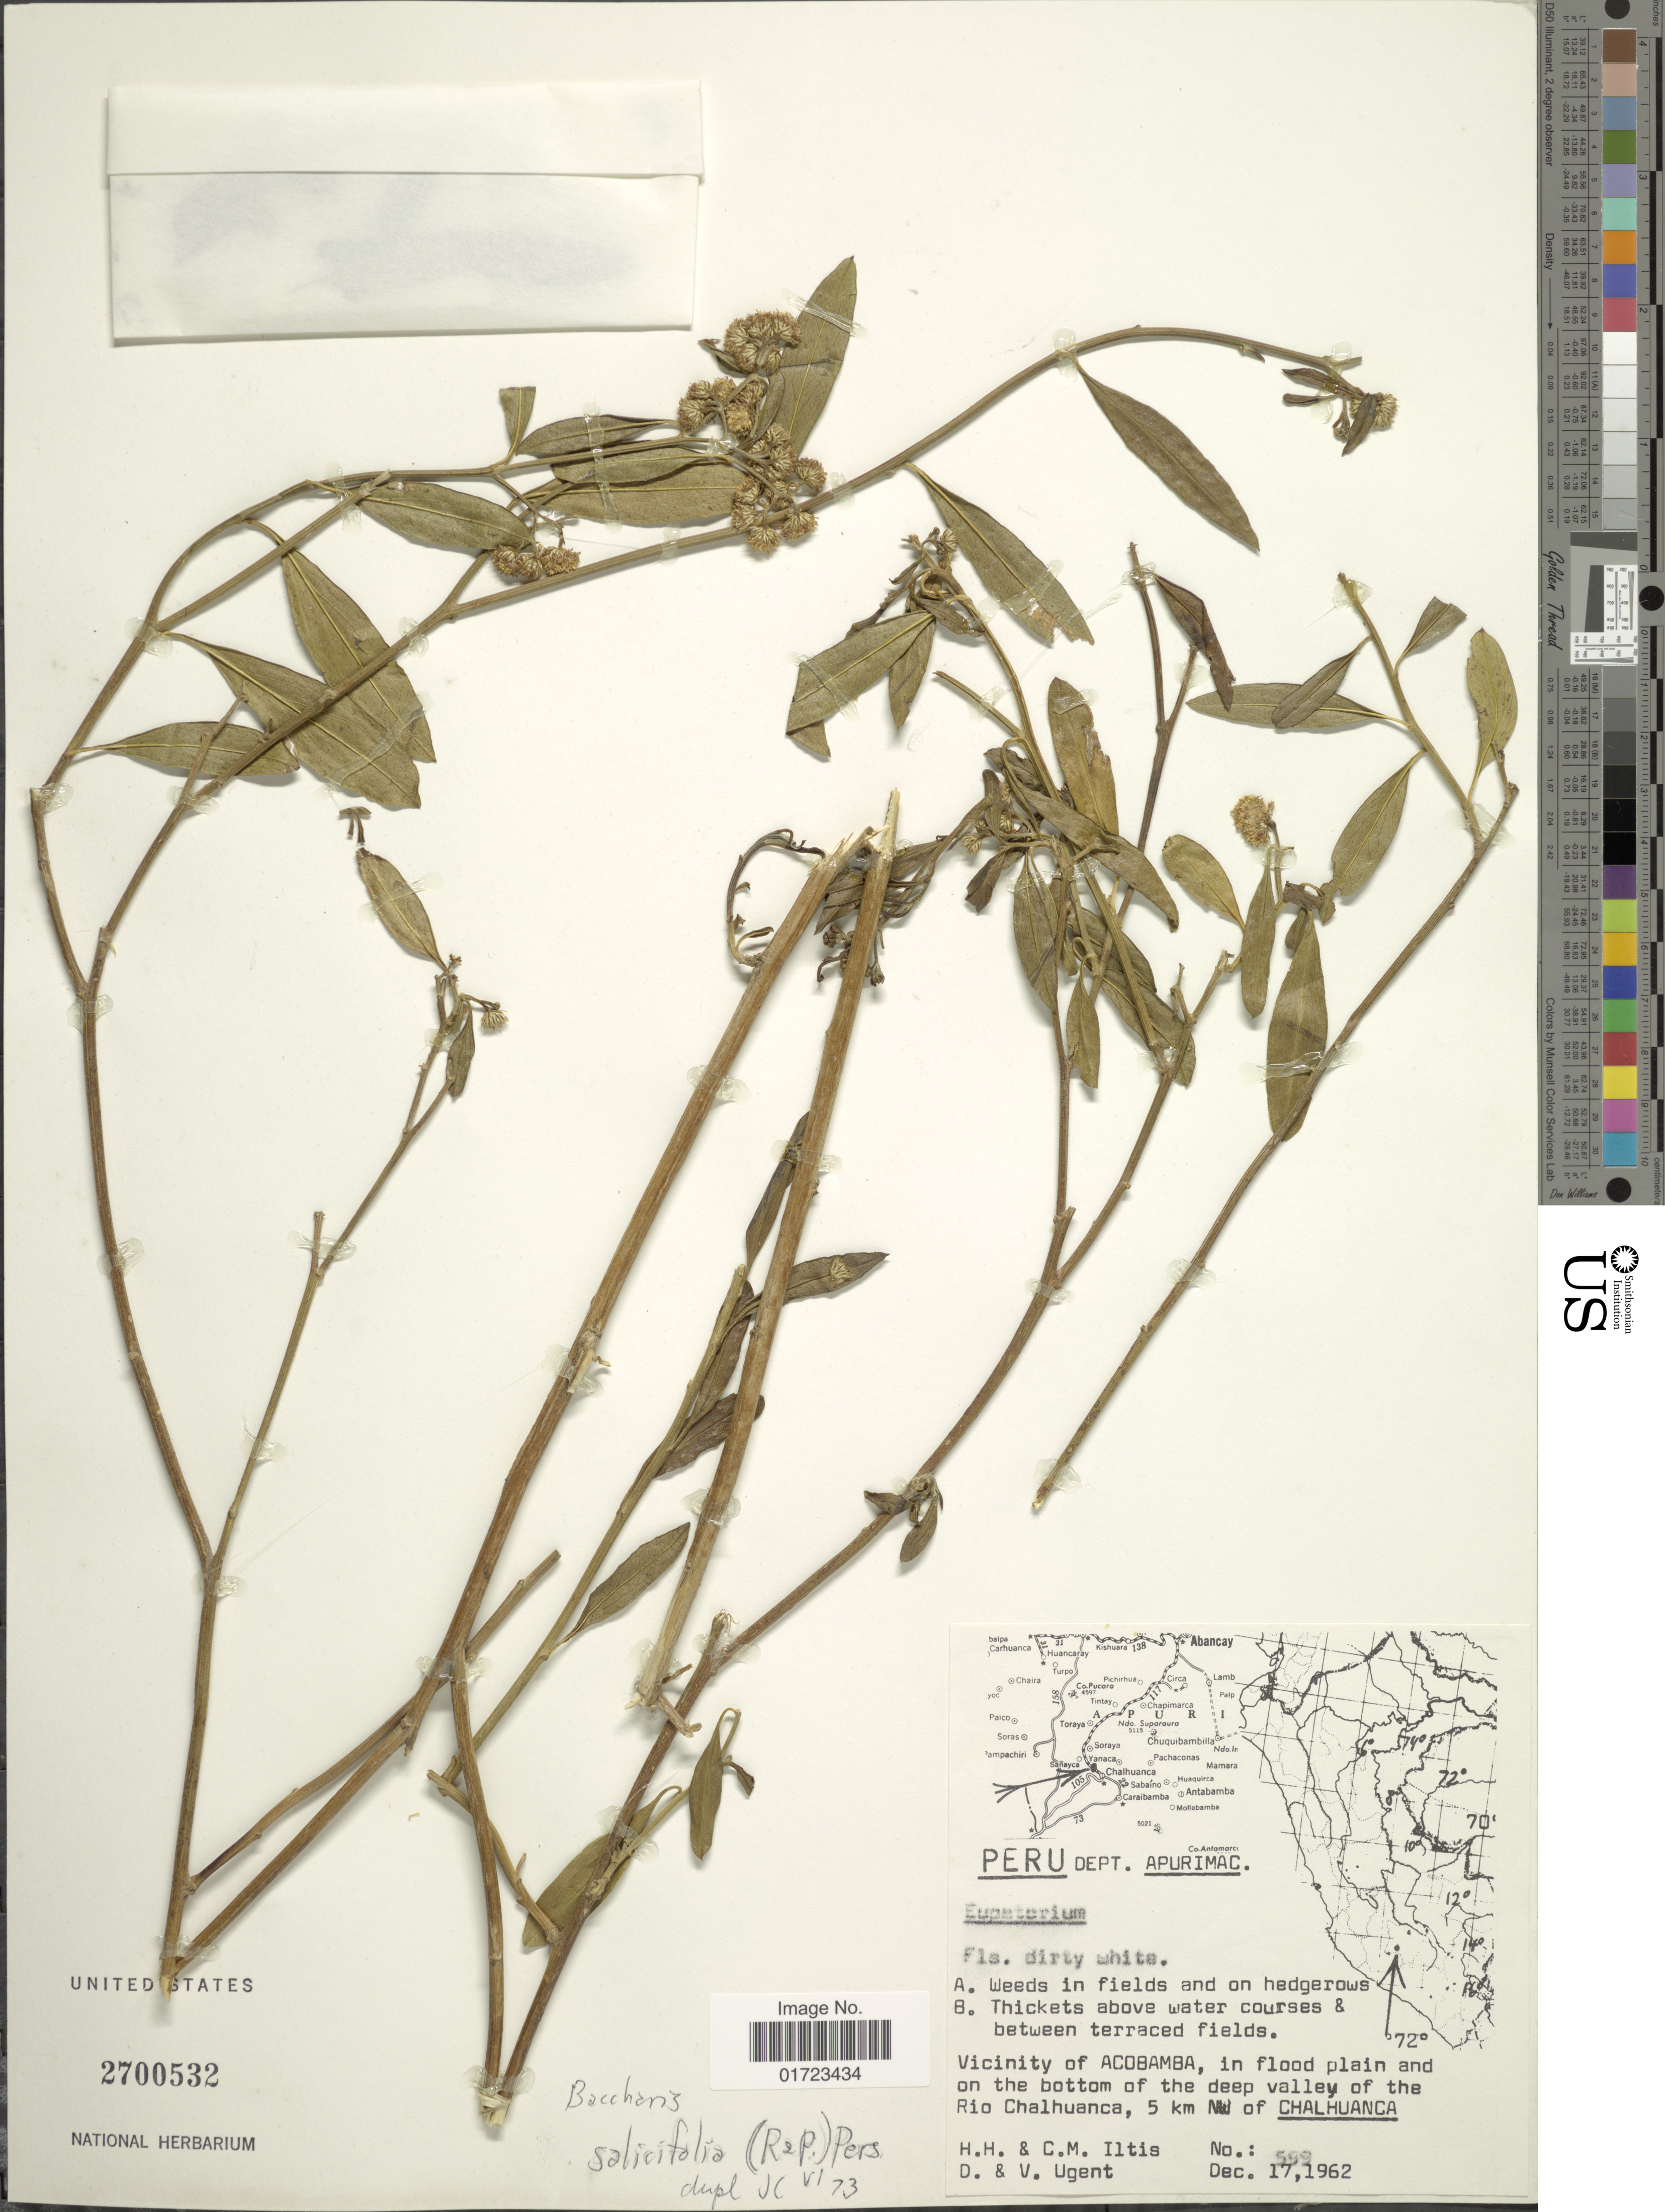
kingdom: Plantae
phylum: Tracheophyta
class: Magnoliopsida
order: Asterales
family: Asteraceae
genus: Baccharis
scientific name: Baccharis salicifolia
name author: (Ruiz & Pav.) Pers.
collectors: H. H. Iltis, C. M Iltis, D. Ugent & V. Ugent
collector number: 599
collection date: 1962-12-17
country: Peru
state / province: Apurímac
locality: Peru, in dept. Apurimac. Vicinity of Acobamba, in flood plain and on the bottom of the deep valley of the Rio Chalhuanca, 5 km NW of Chalhuanca.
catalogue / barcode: US 2700532